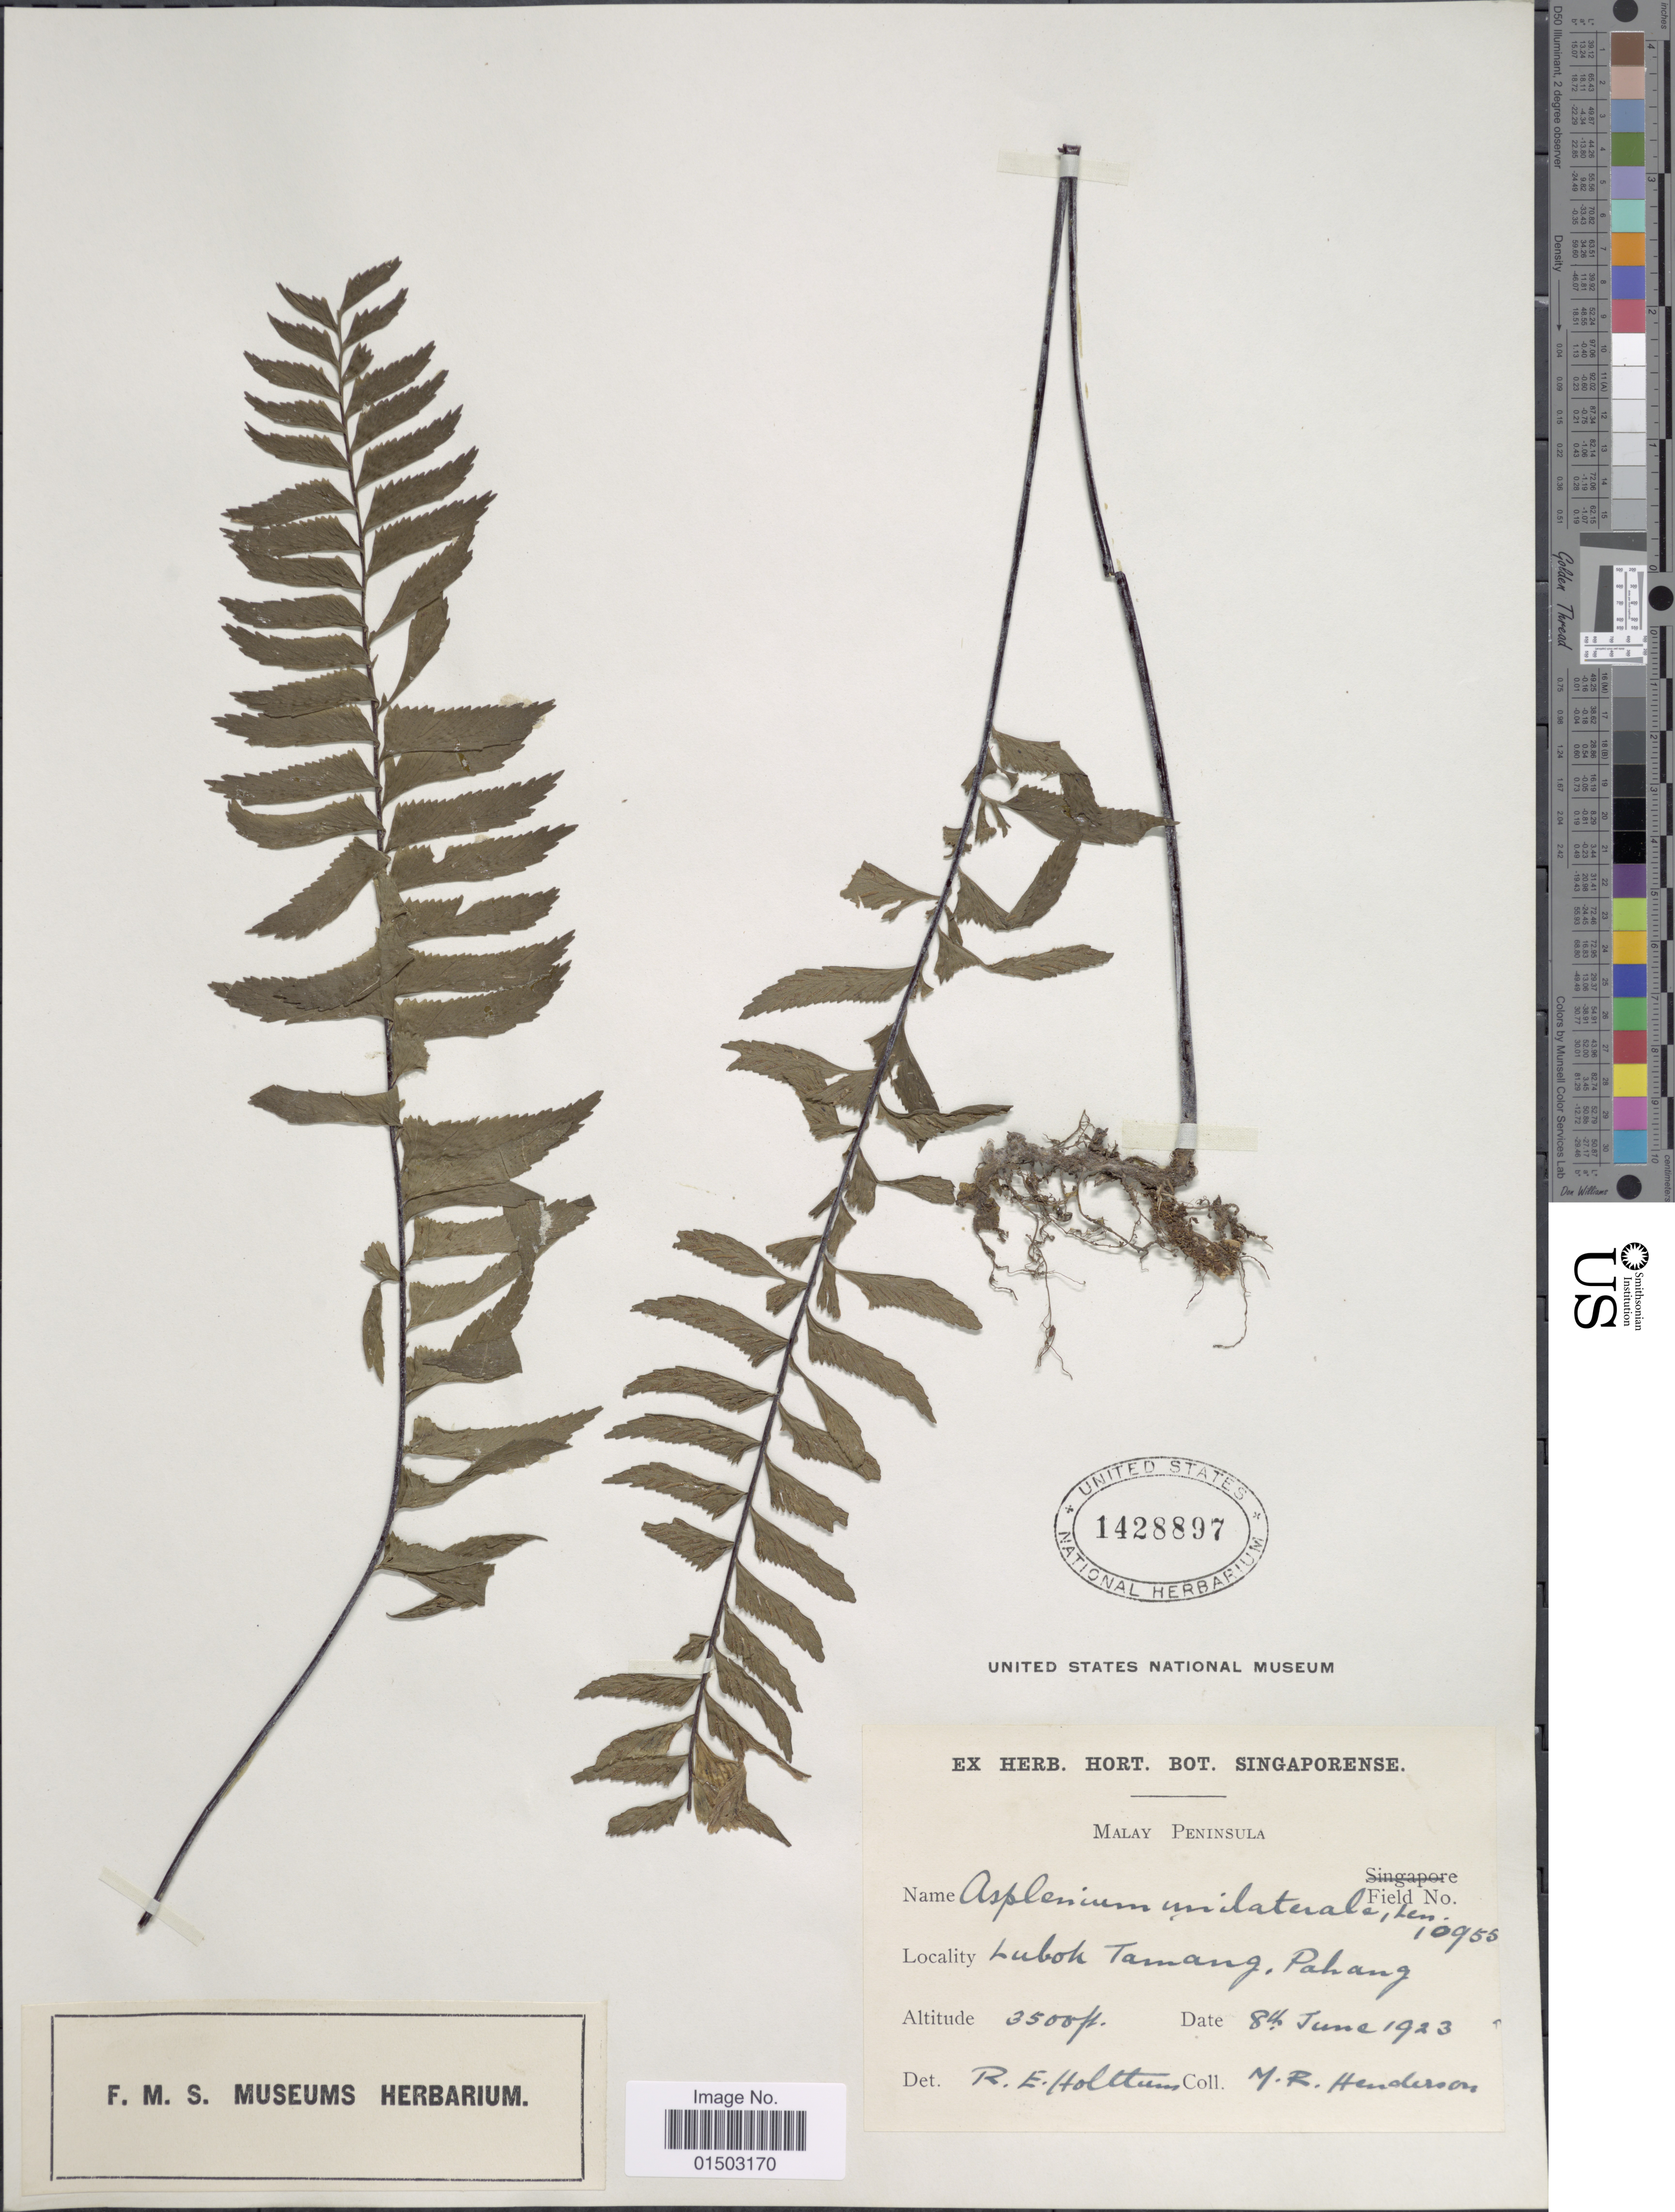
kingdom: Plantae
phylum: Tracheophyta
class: Polypodiopsida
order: Polypodiales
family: Aspleniaceae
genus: Hymenasplenium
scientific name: Hymenasplenium unilaterale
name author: (Lam.) Hayata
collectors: M. Henderson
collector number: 10955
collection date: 1923-06-08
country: Malaysia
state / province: Pahang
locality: Malay Peninsula, Lubok Tamang, Pahang.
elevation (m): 1067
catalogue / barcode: US 1428897